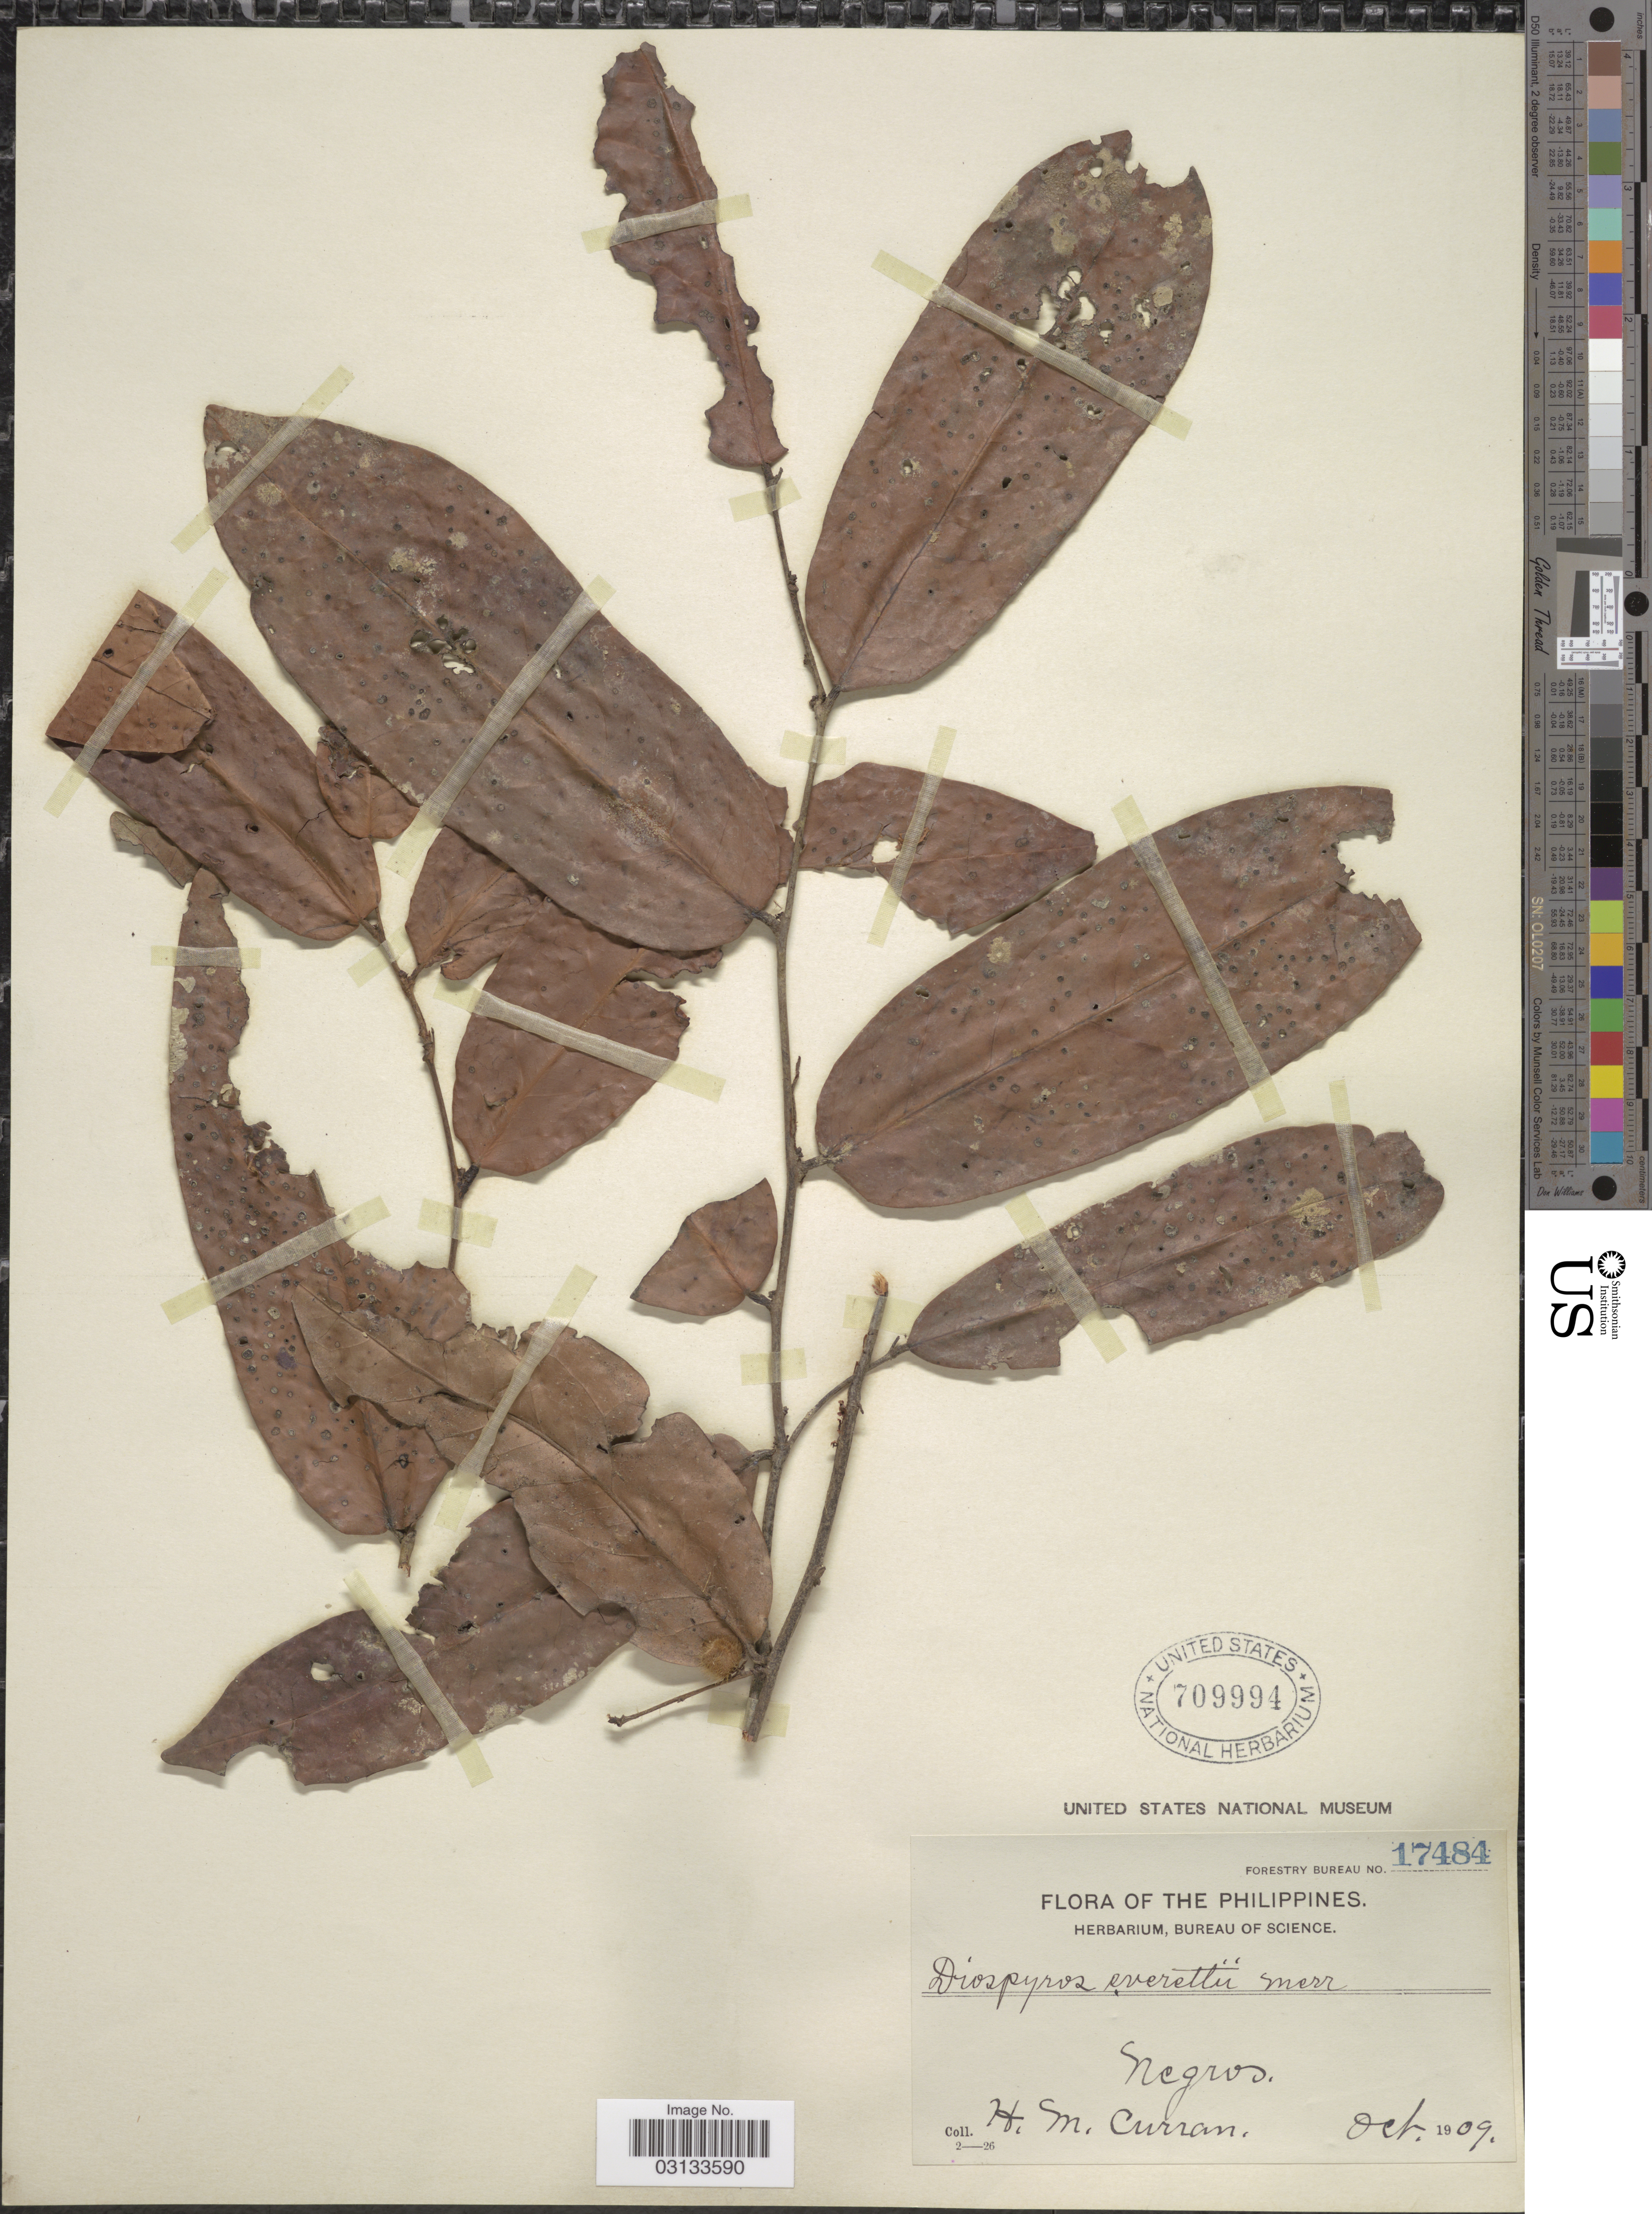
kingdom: Plantae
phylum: Tracheophyta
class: Magnoliopsida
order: Ericales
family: Ebenaceae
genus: Diospyros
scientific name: Diospyros everettii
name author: Merr.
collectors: H. M. Curran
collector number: Forestry Bureau 17484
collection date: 1909-10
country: Philippines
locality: Negros.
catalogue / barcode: US 709994